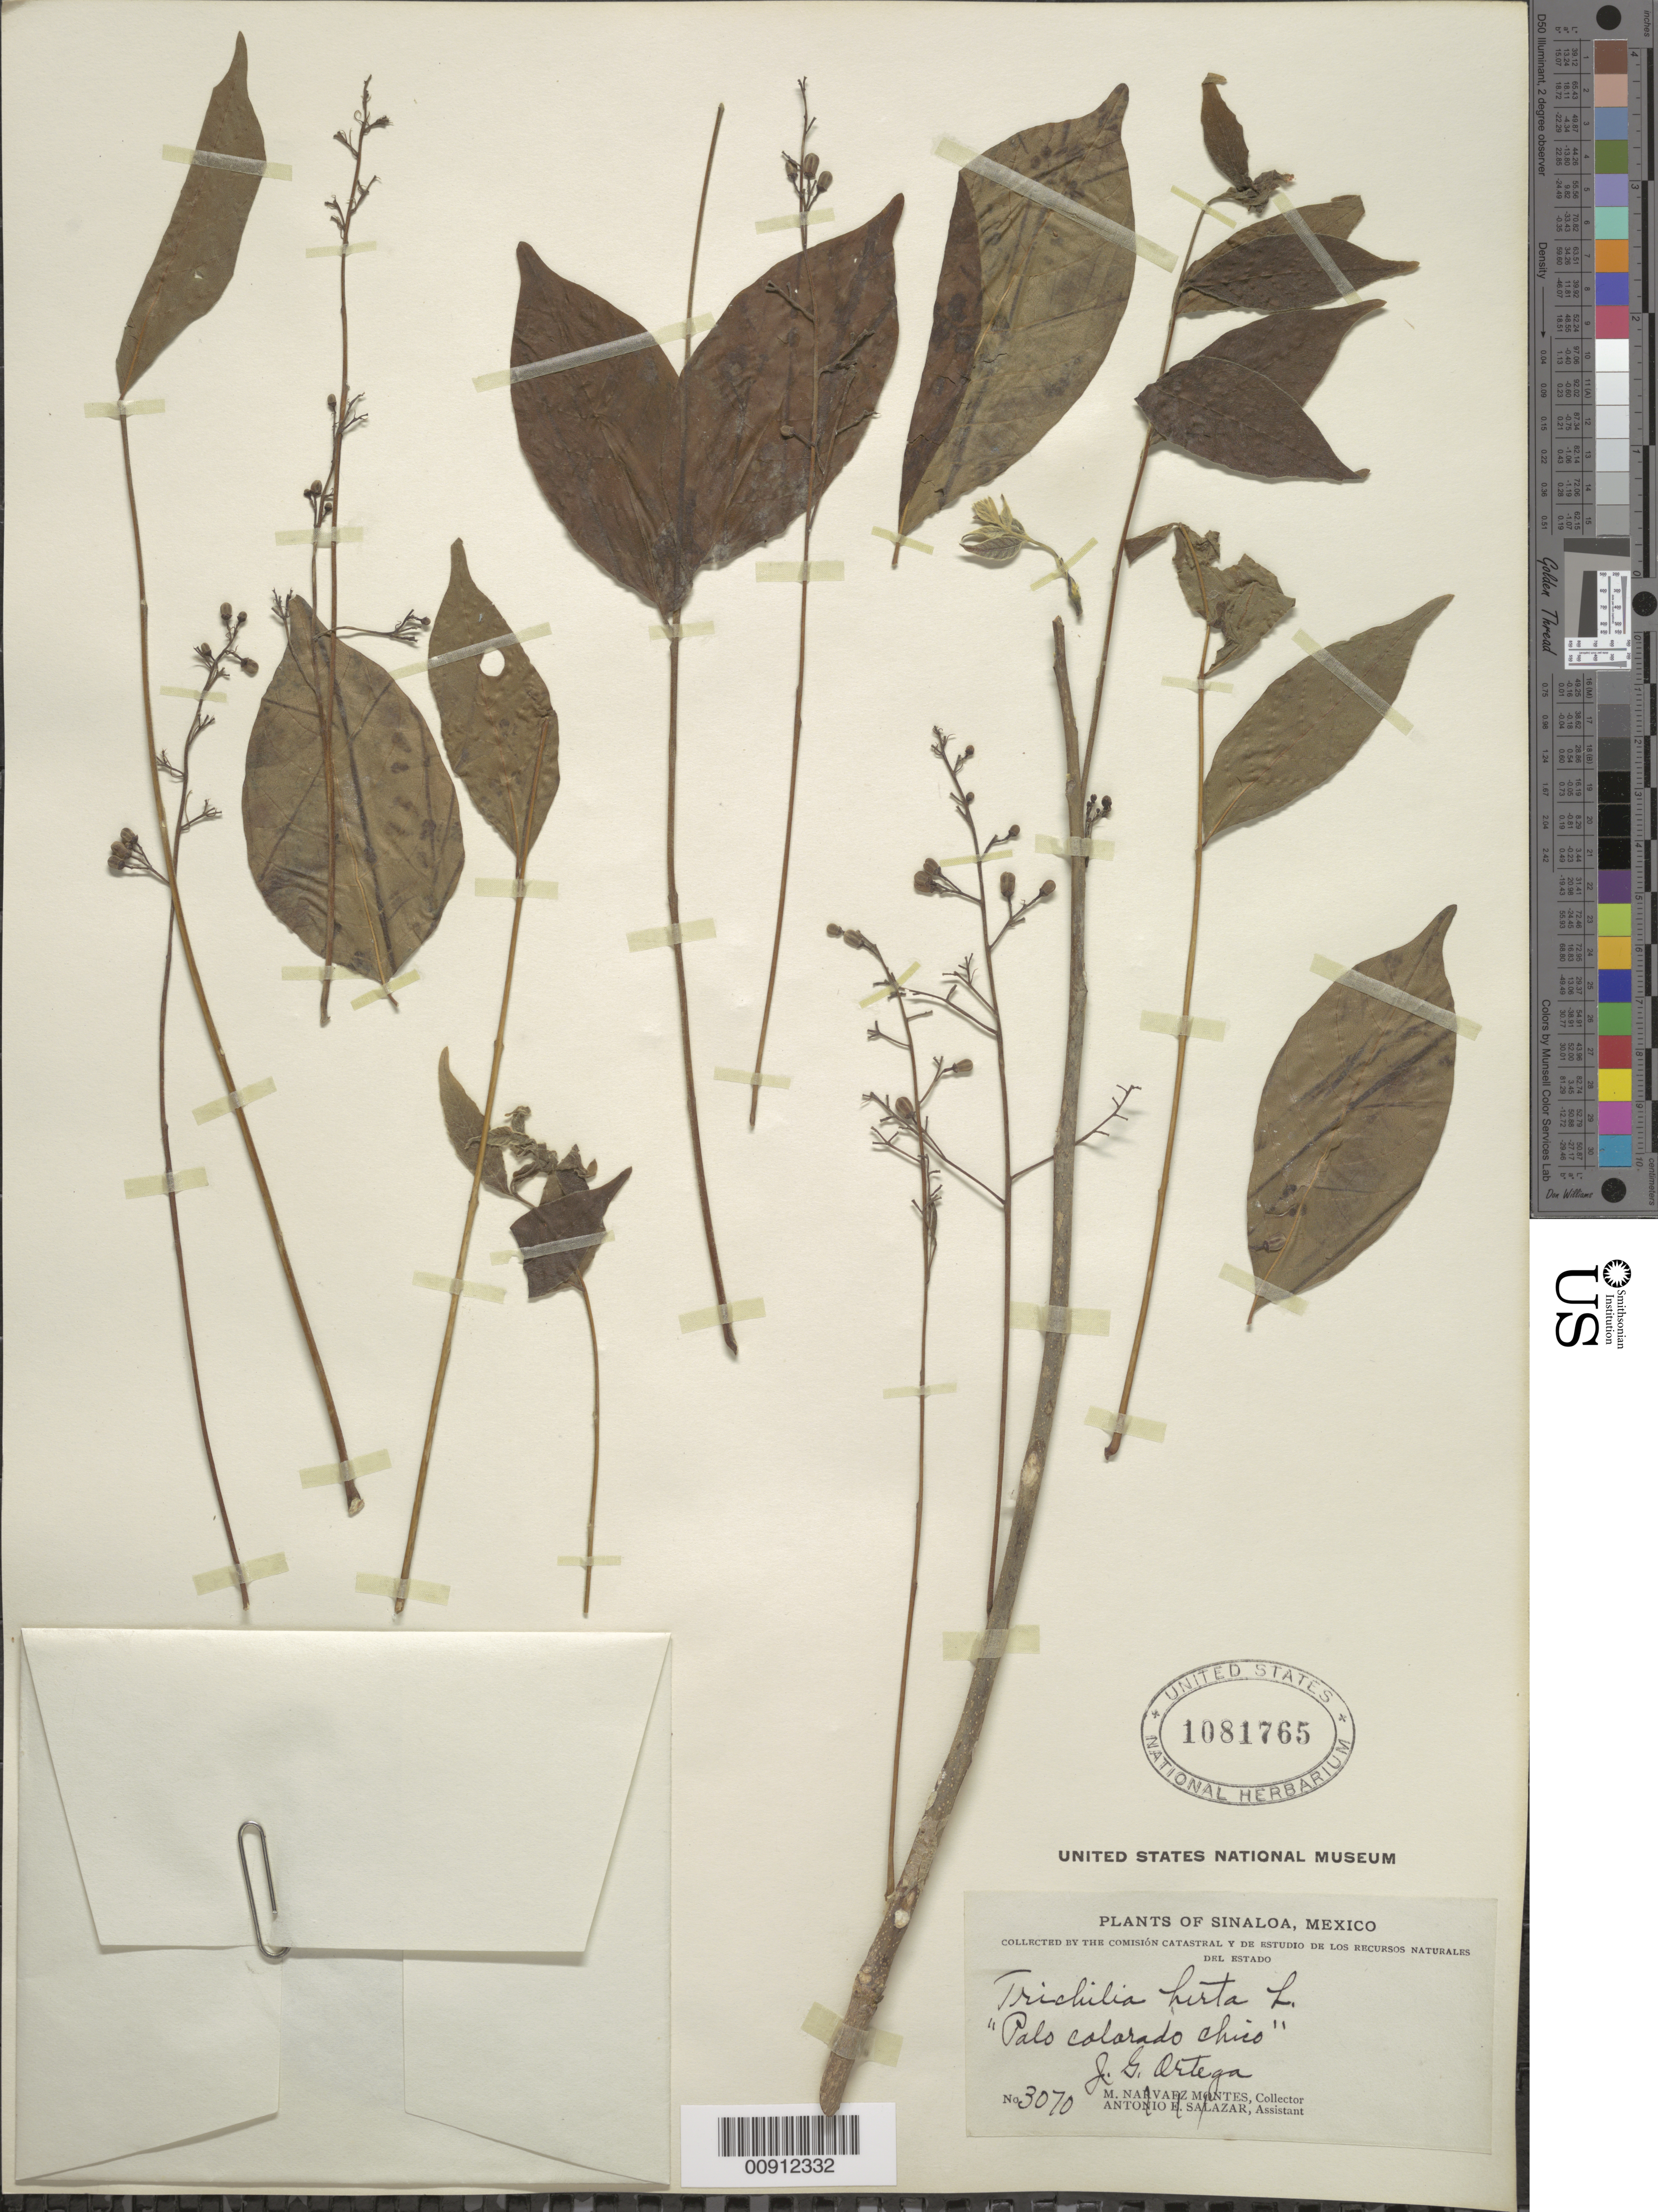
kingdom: Plantae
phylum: Tracheophyta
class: Magnoliopsida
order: Sapindales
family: Meliaceae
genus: Trichilia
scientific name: Trichilia hirta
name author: L.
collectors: J. Ortega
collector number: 3070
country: Mexico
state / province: Sinaloa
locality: Sinaloa.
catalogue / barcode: US 1081765